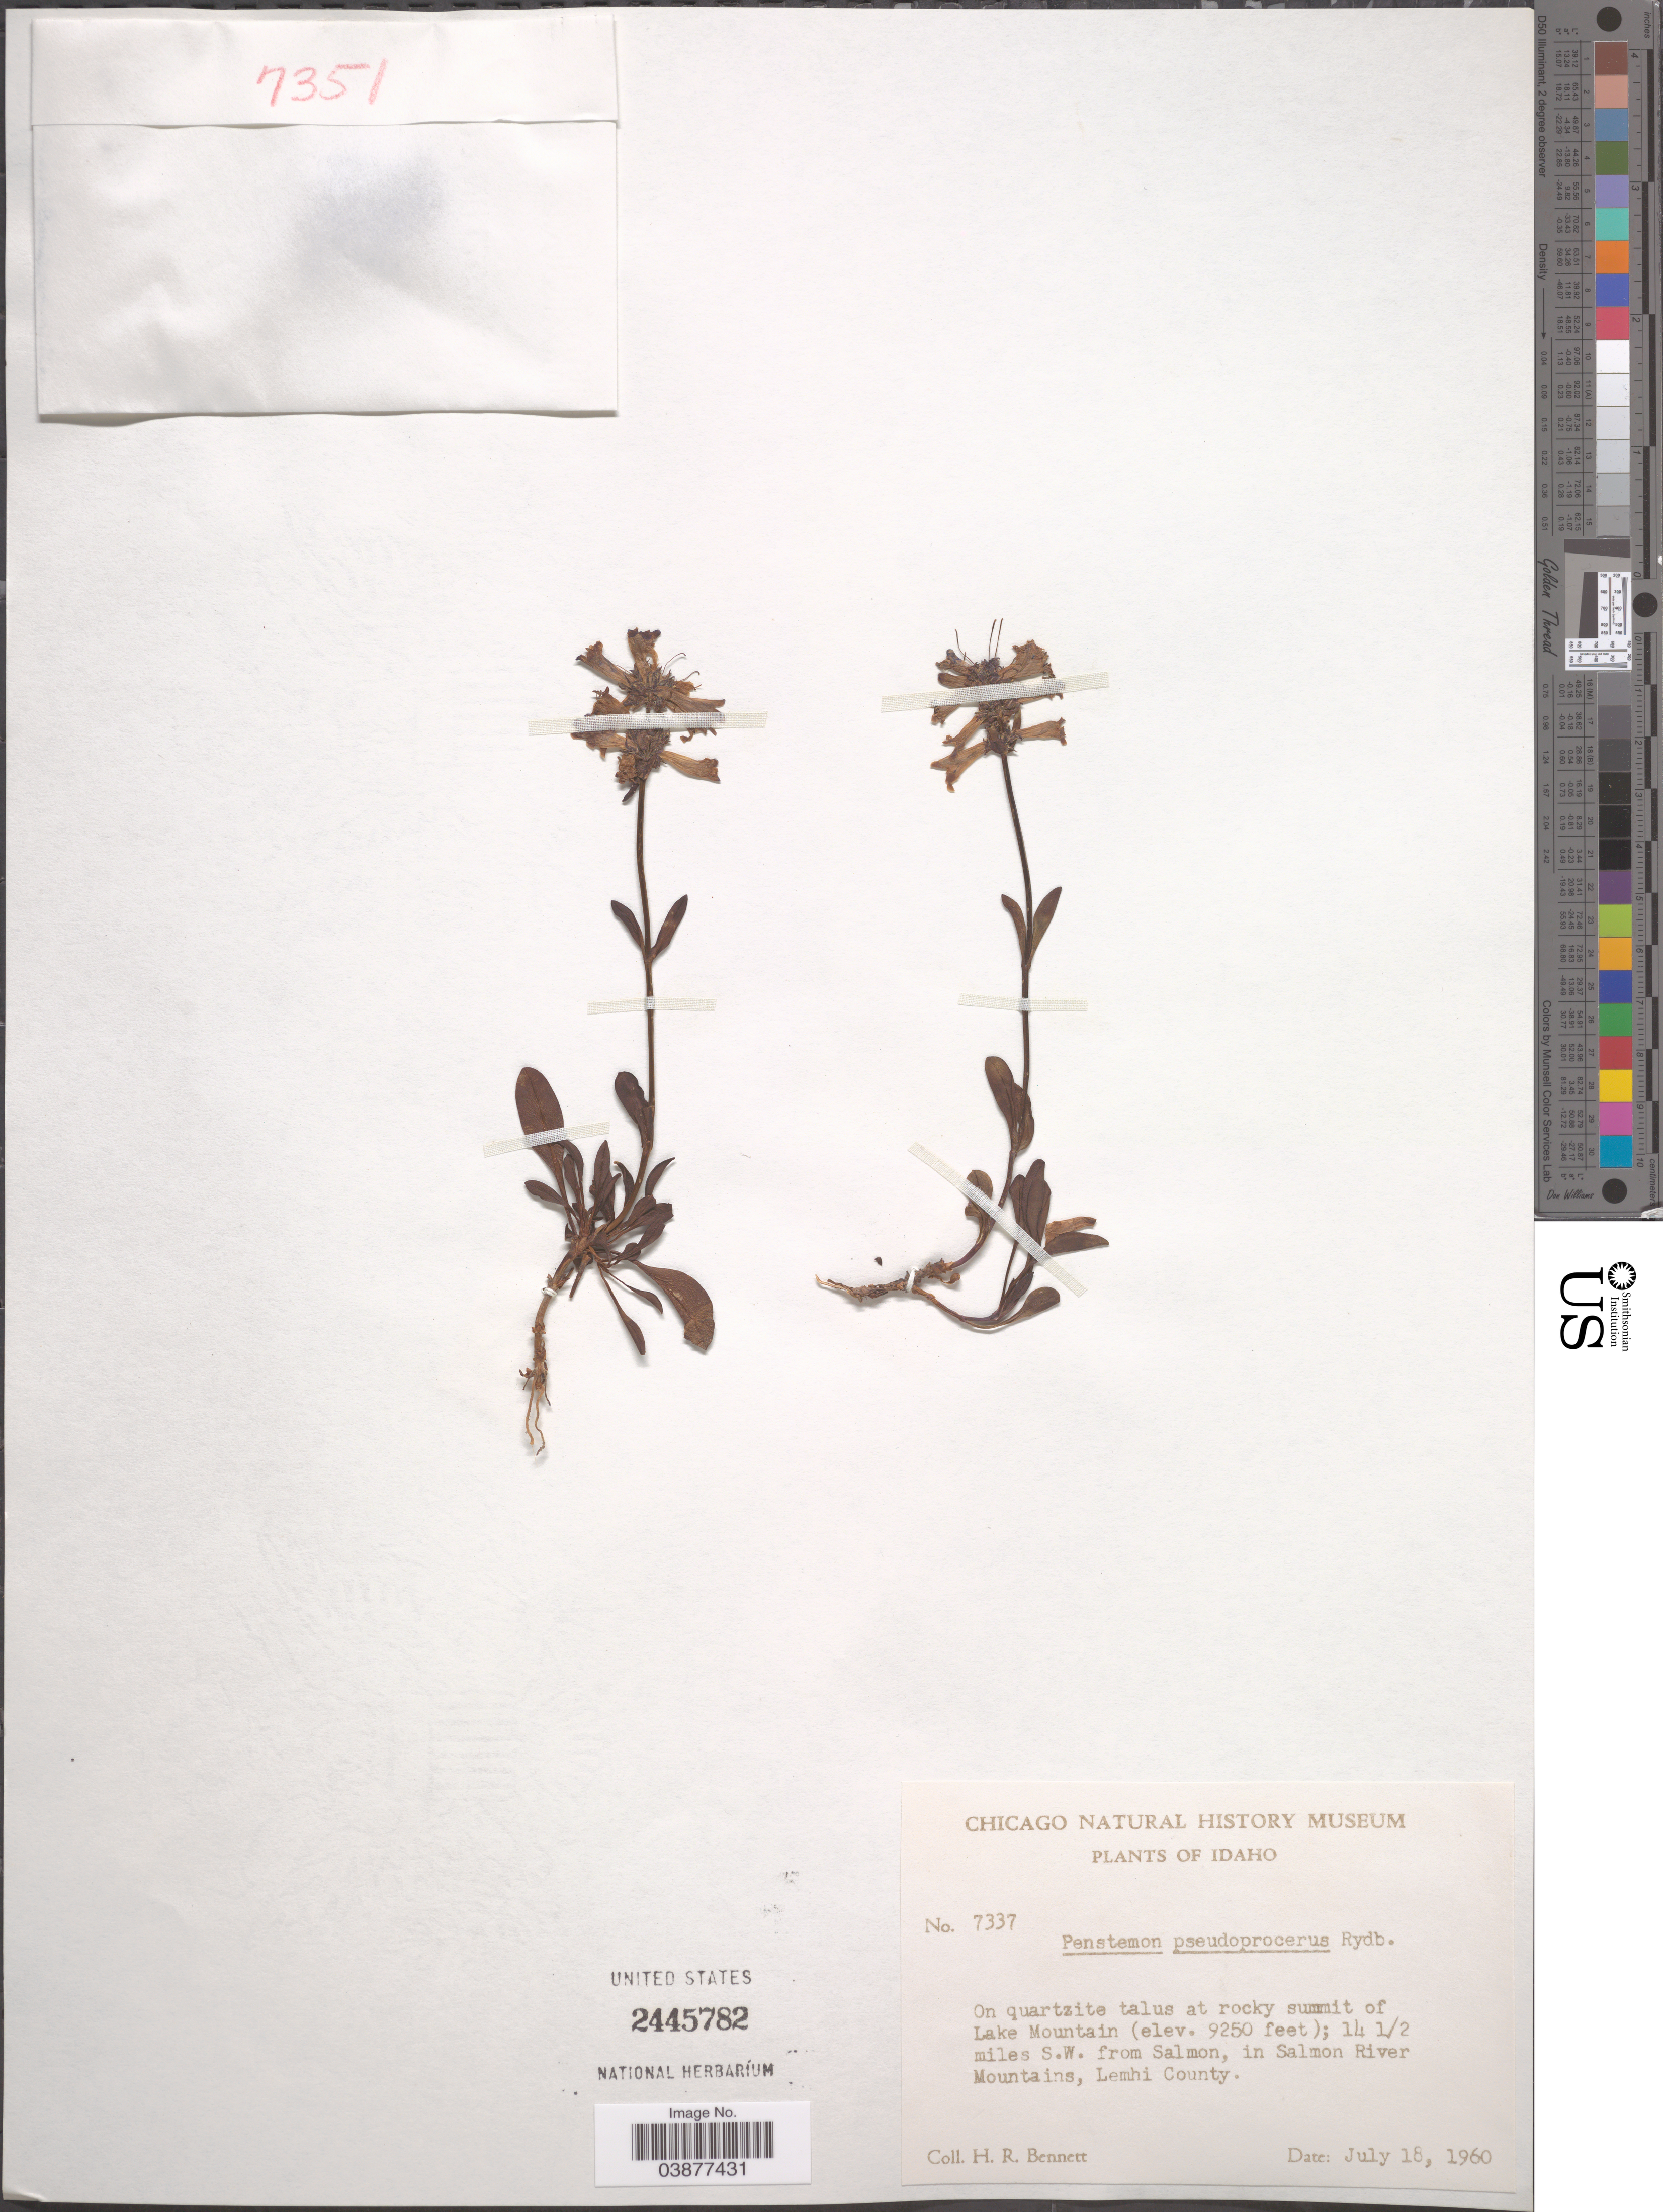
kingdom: Plantae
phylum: Tracheophyta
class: Magnoliopsida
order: Lamiales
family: Plantaginaceae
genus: Penstemon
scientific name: Penstemon pseudoprocerus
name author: Rydb.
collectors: H. R. Bennett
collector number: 7337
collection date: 1960-07-18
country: United States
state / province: Idaho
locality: On quartzite talus at rocky summit of Lake Mountain; 14 ½ miles S.W. from Salmon, in Salmon River Mountains, Lemhi County.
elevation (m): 2819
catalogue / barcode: US 2445782